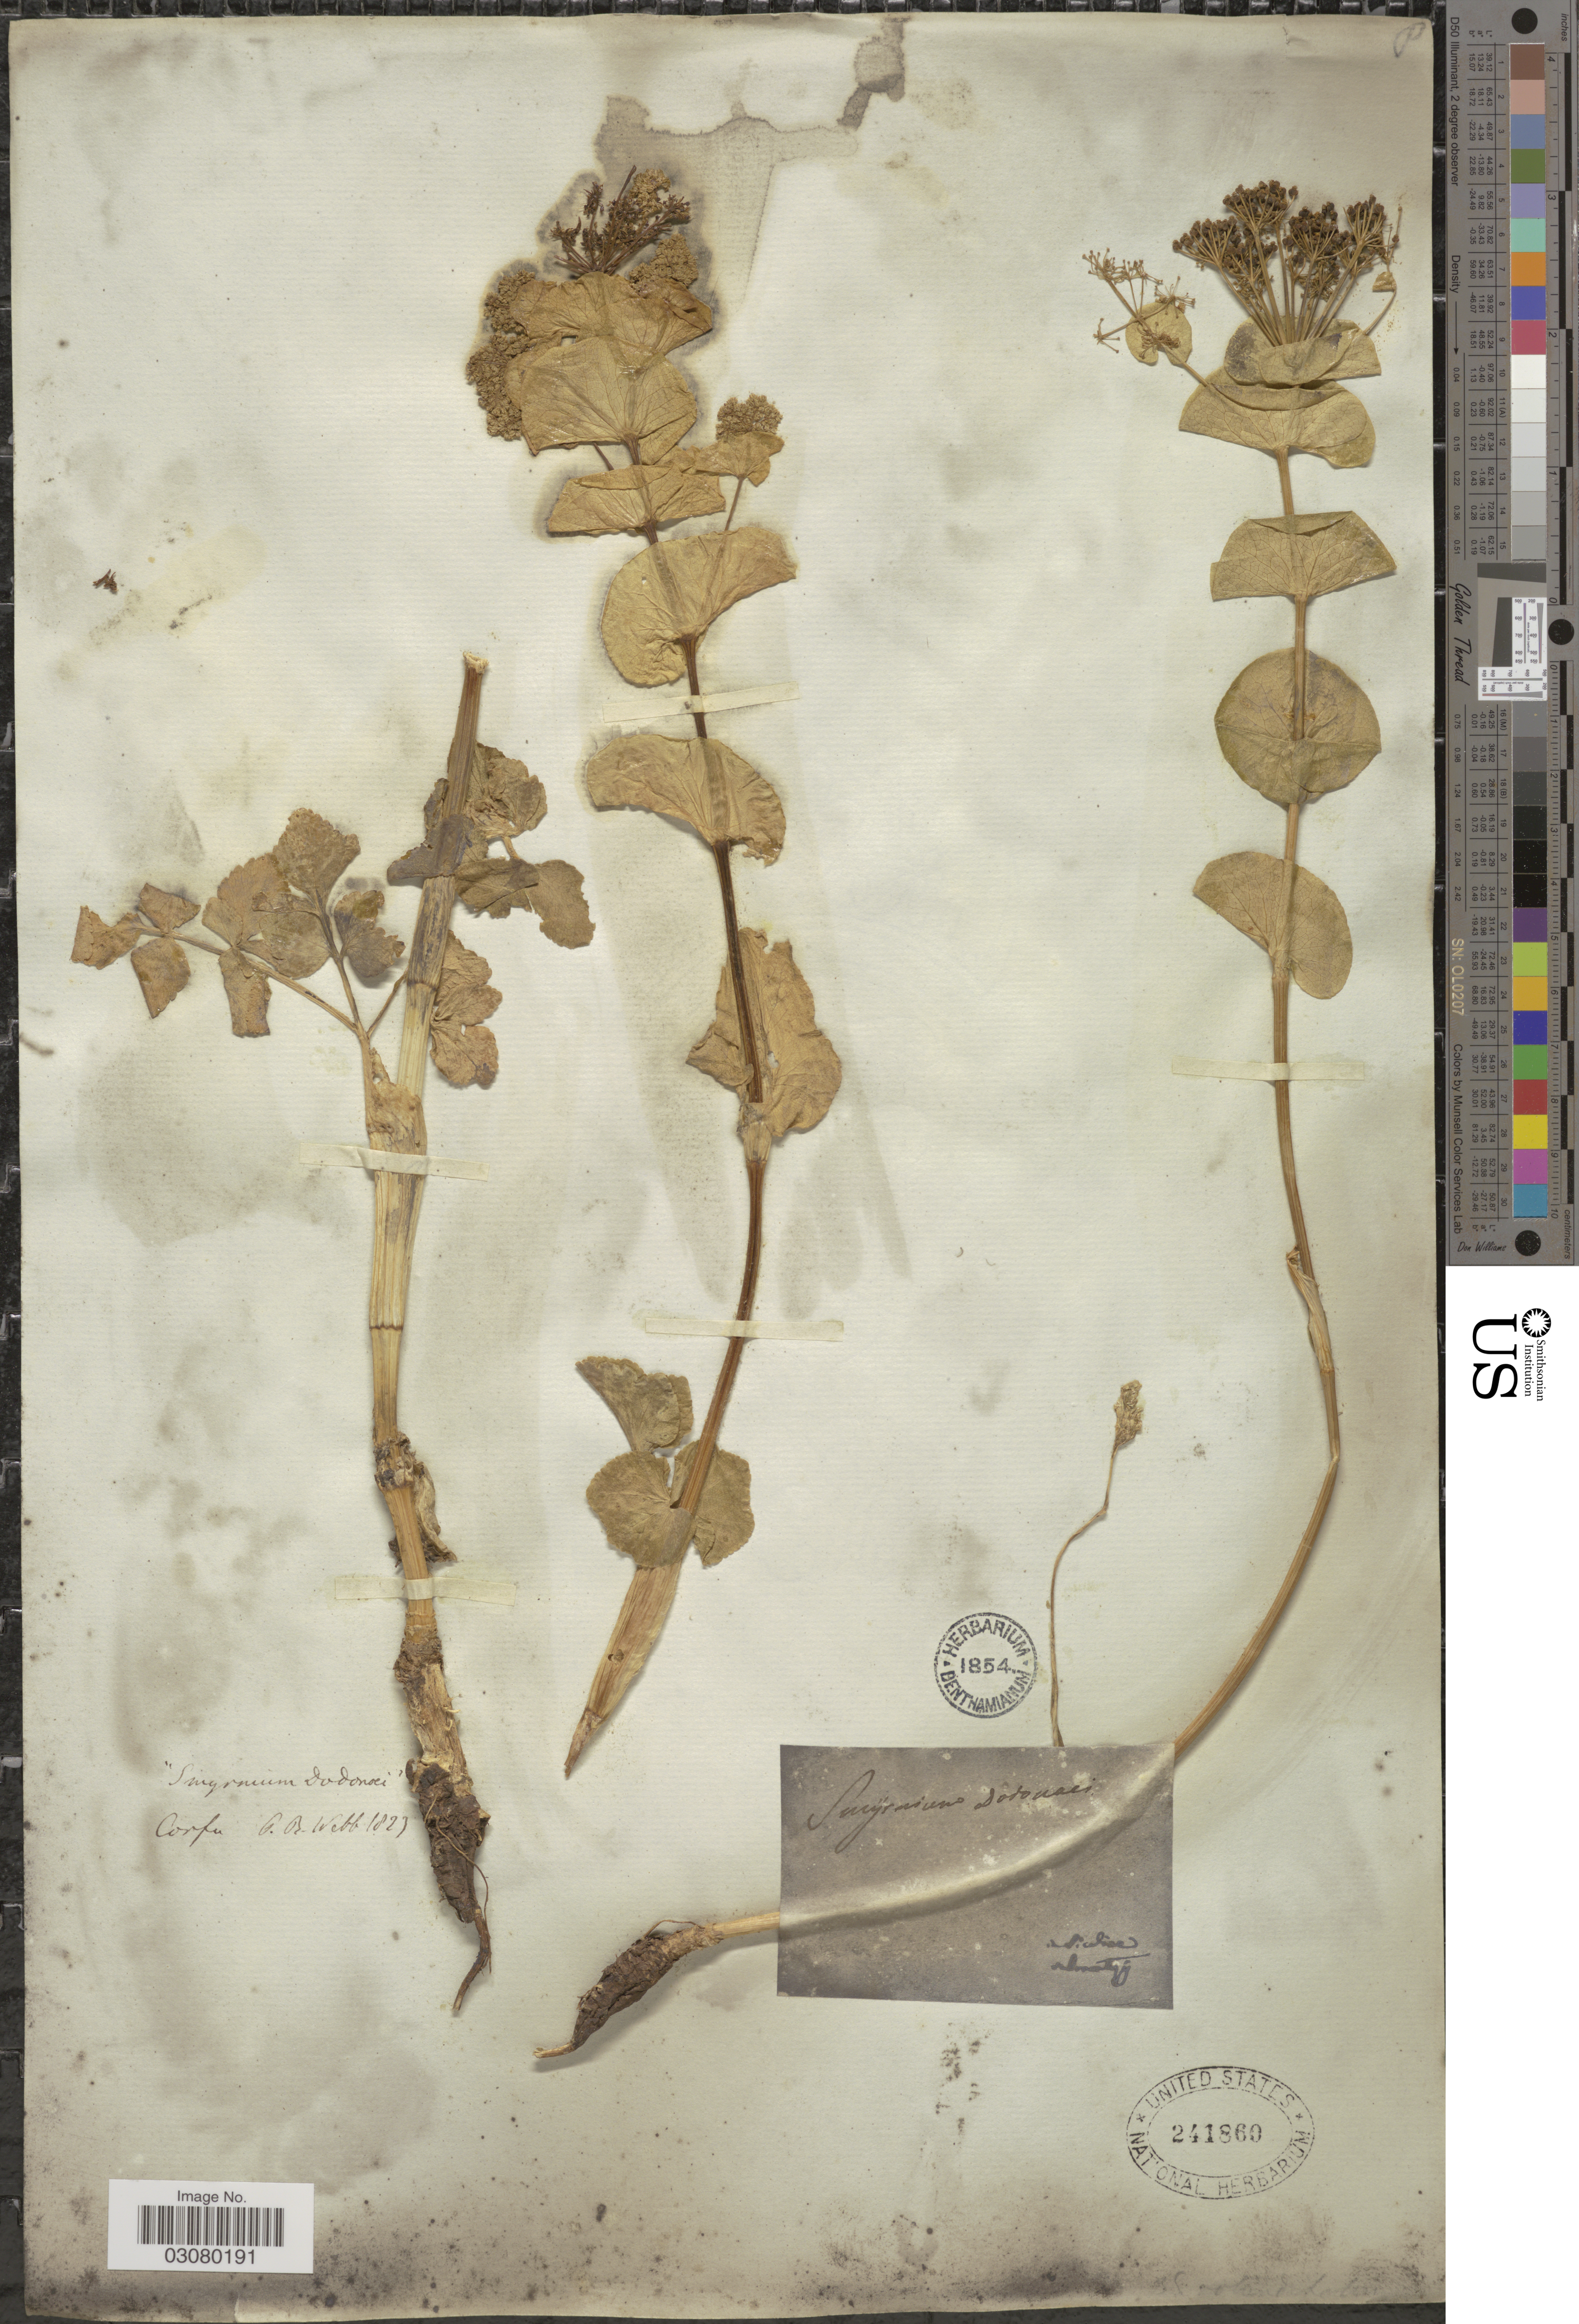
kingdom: Plantae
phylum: Tracheophyta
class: Magnoliopsida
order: Apiales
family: Apiaceae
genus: Smyrnium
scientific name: Smyrnium dioscoridis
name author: Spreng.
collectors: P. B. Webb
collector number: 82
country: Italy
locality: Corfu. Siculae.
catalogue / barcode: US 241860